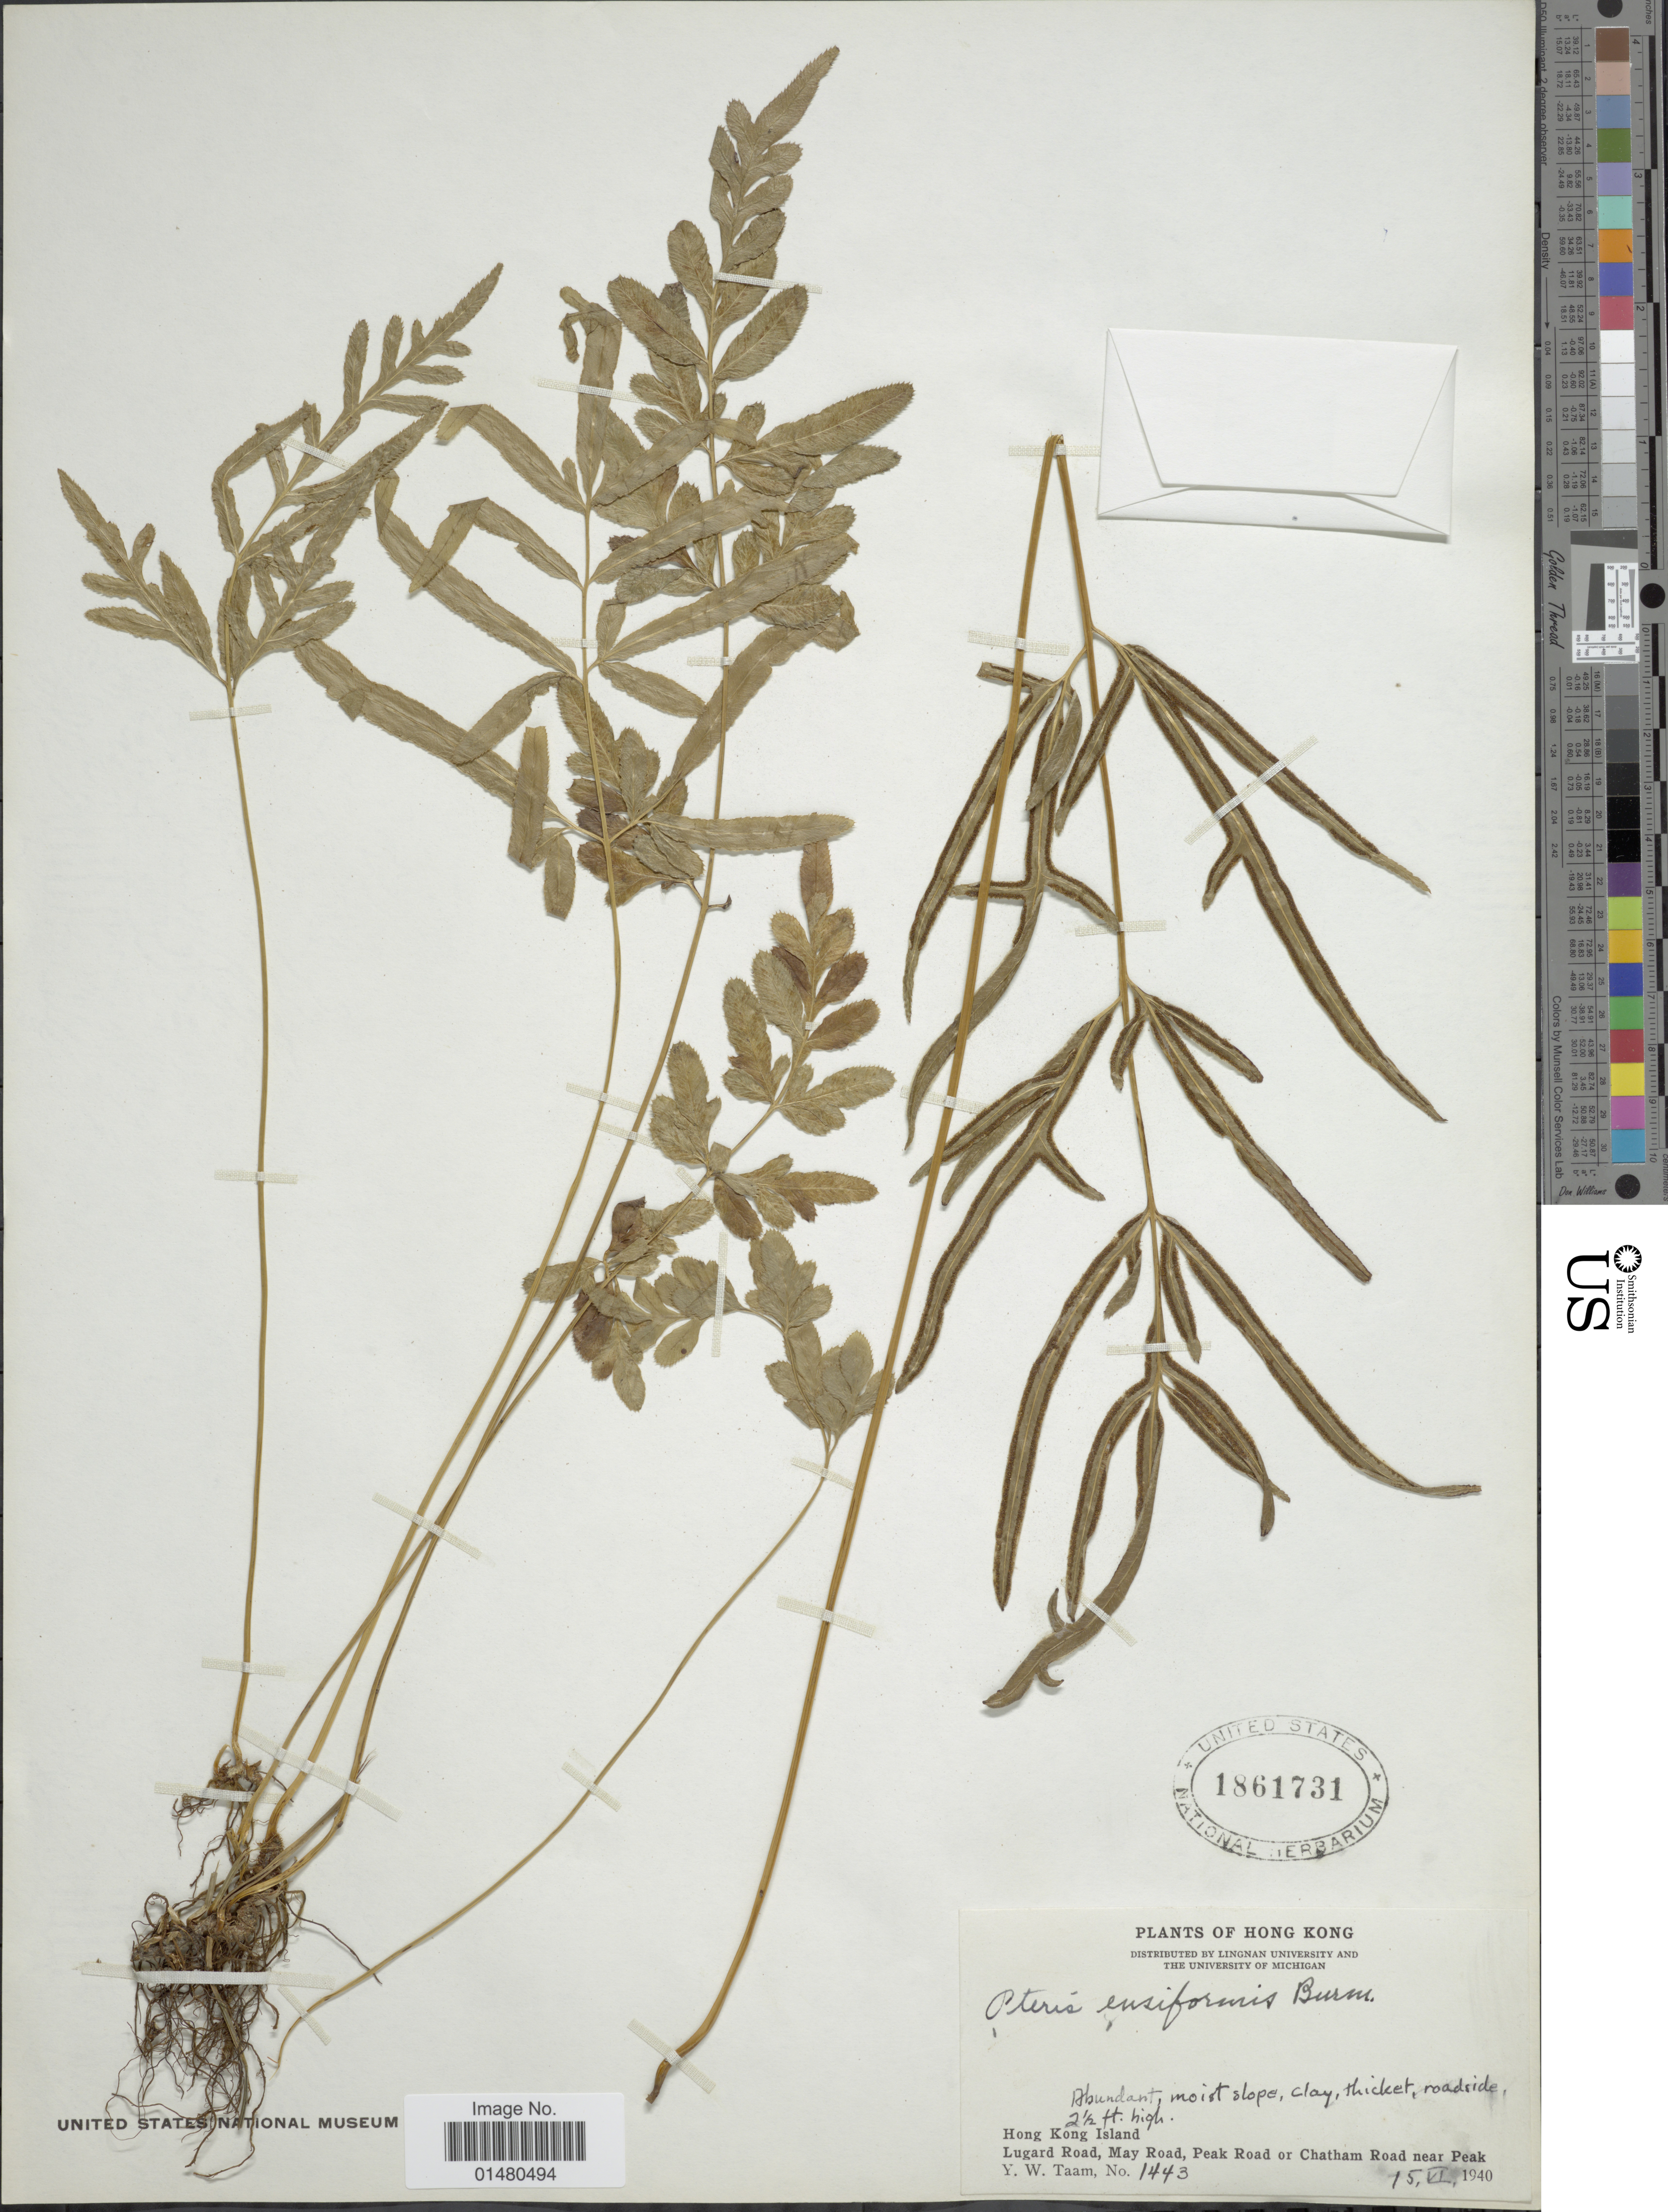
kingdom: Plantae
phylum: Tracheophyta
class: Polypodiopsida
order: Polypodiales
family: Pteridaceae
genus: Pteris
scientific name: Pteris ensiformis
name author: Burm. f.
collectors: Y. W. Taam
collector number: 1443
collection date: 1940-06-15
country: China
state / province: Hong Kong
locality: Hong Kong Island, Lugard Road, May Road, Peak Road or Chatham Road near Peak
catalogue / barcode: US 1861731